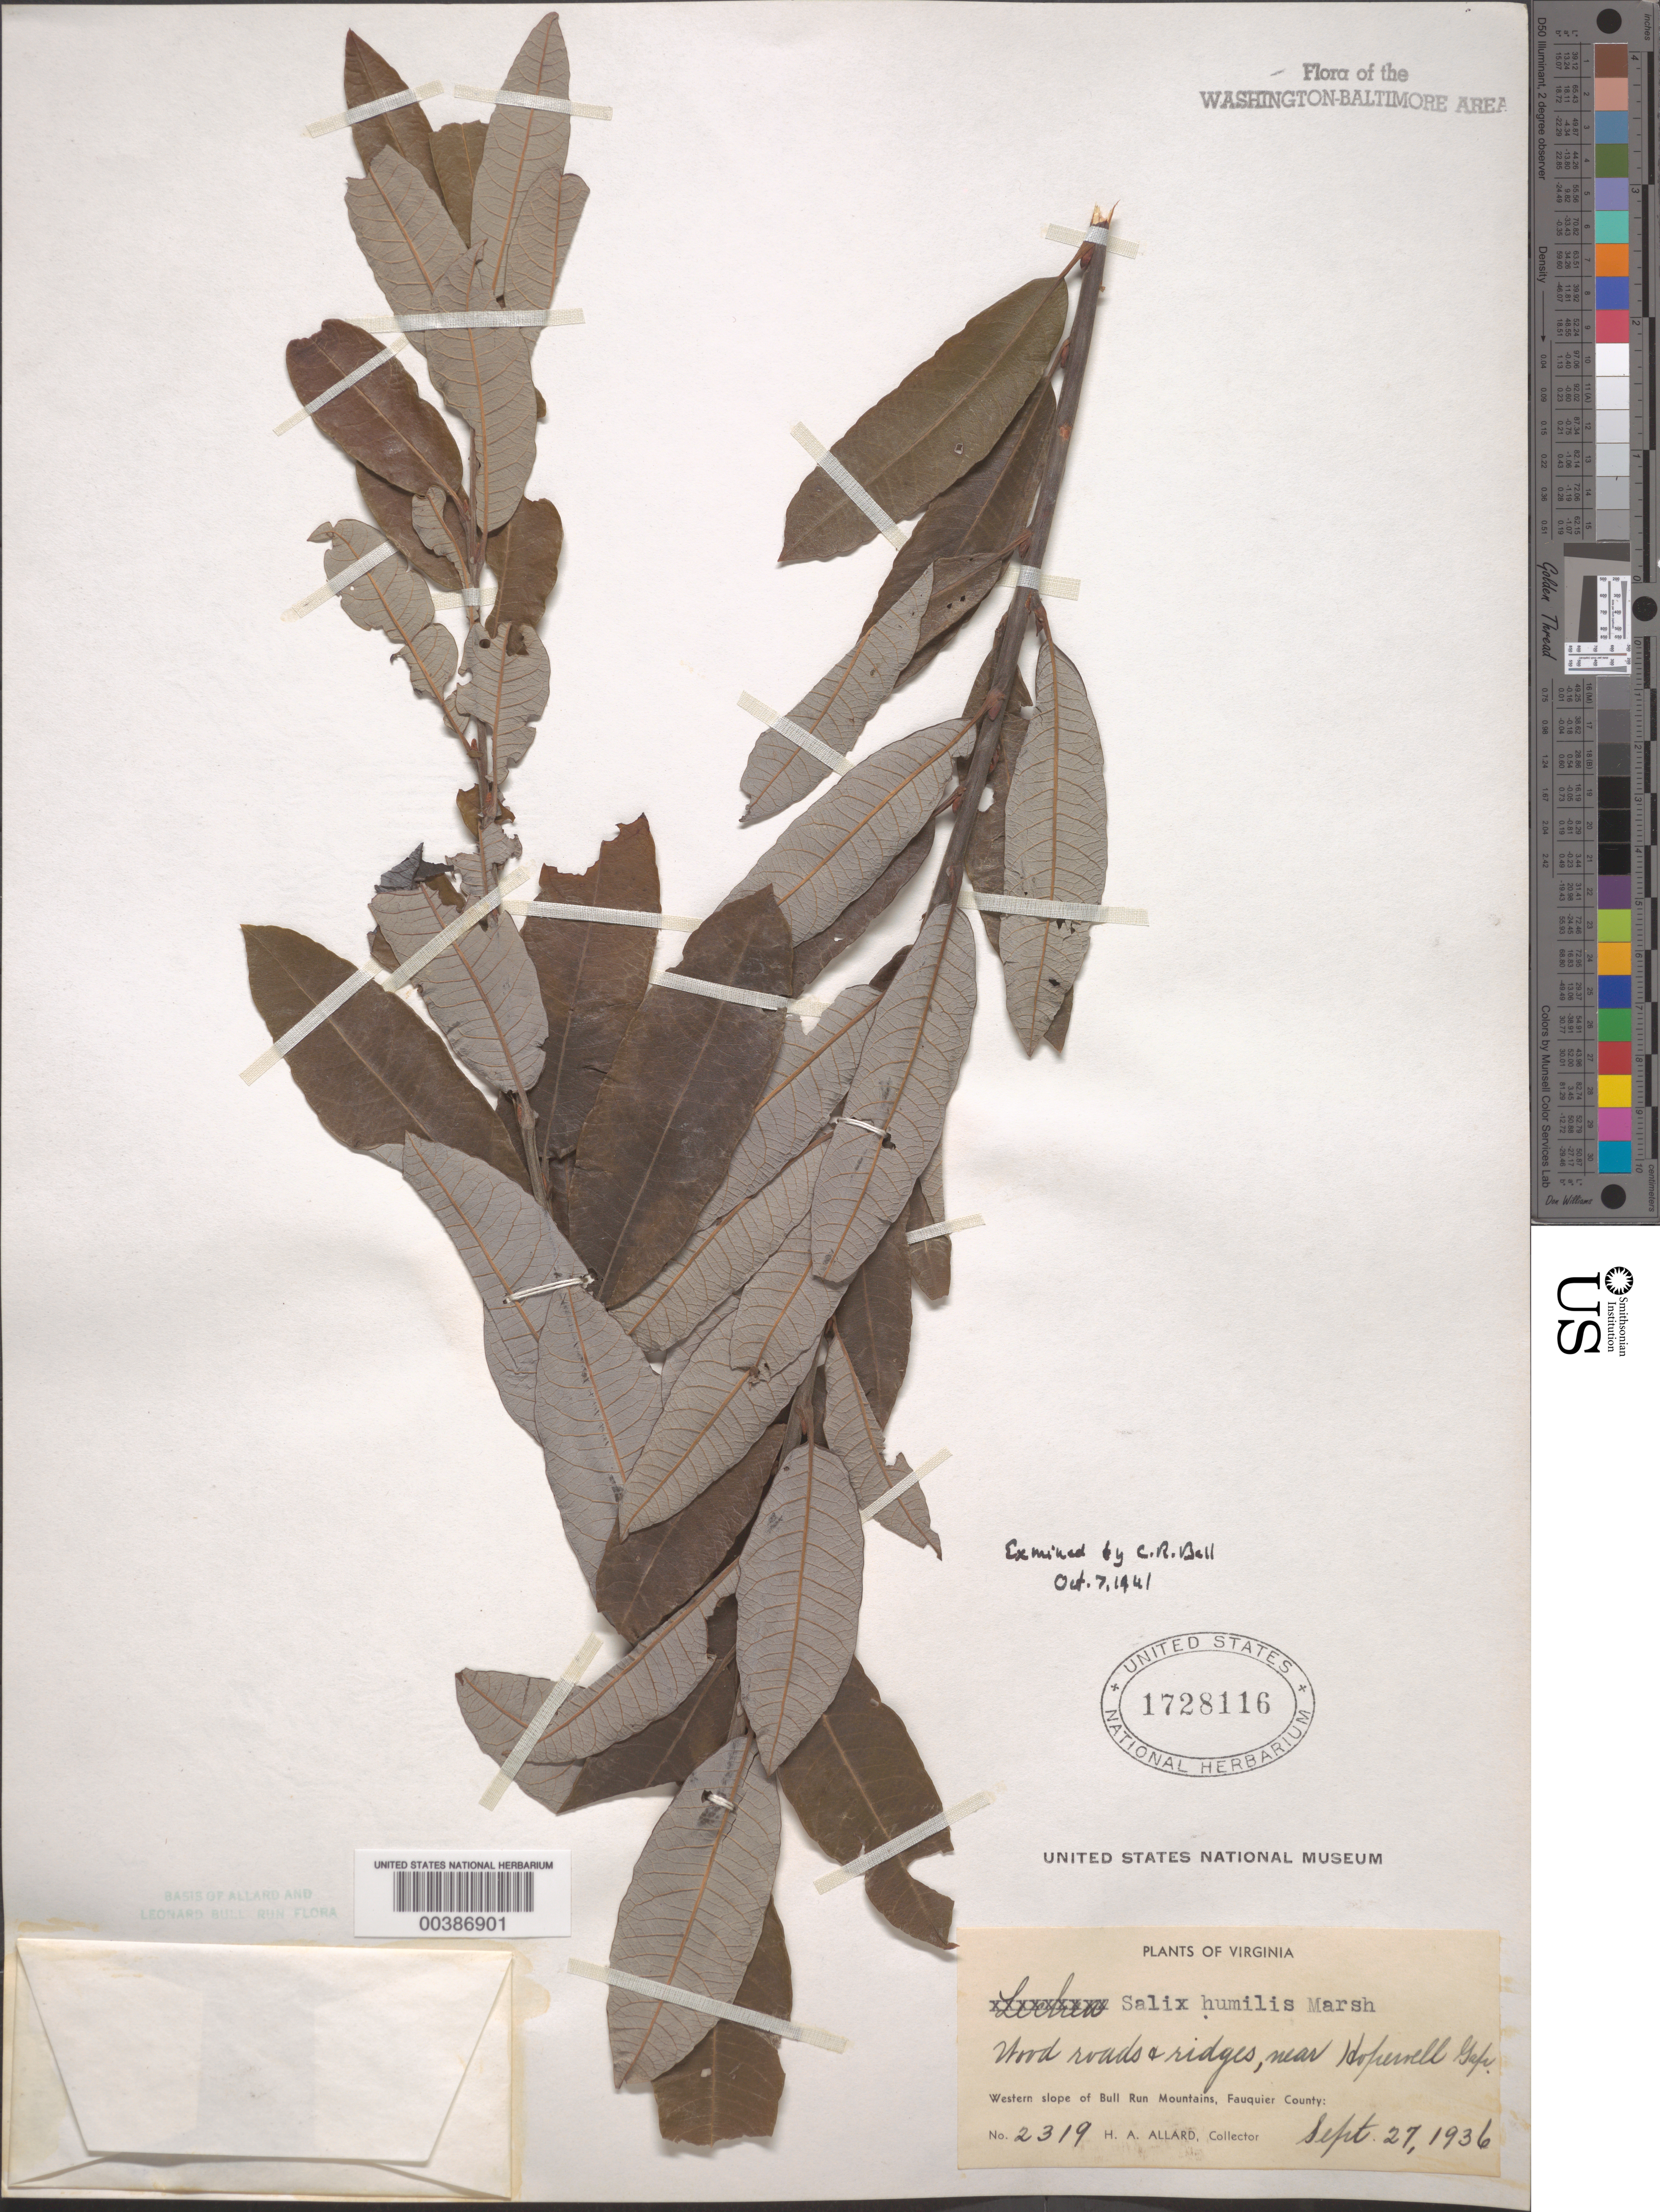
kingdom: Plantae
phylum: Tracheophyta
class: Magnoliopsida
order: Malpighiales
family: Salicaceae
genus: Salix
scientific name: Salix humilis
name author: Marshall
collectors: H. A. Allard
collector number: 2319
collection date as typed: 27 Sep 1936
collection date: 1936-09-27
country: United States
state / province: Virginia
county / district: Fauquier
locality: Hopewell Gap vicinity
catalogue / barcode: US 1728116